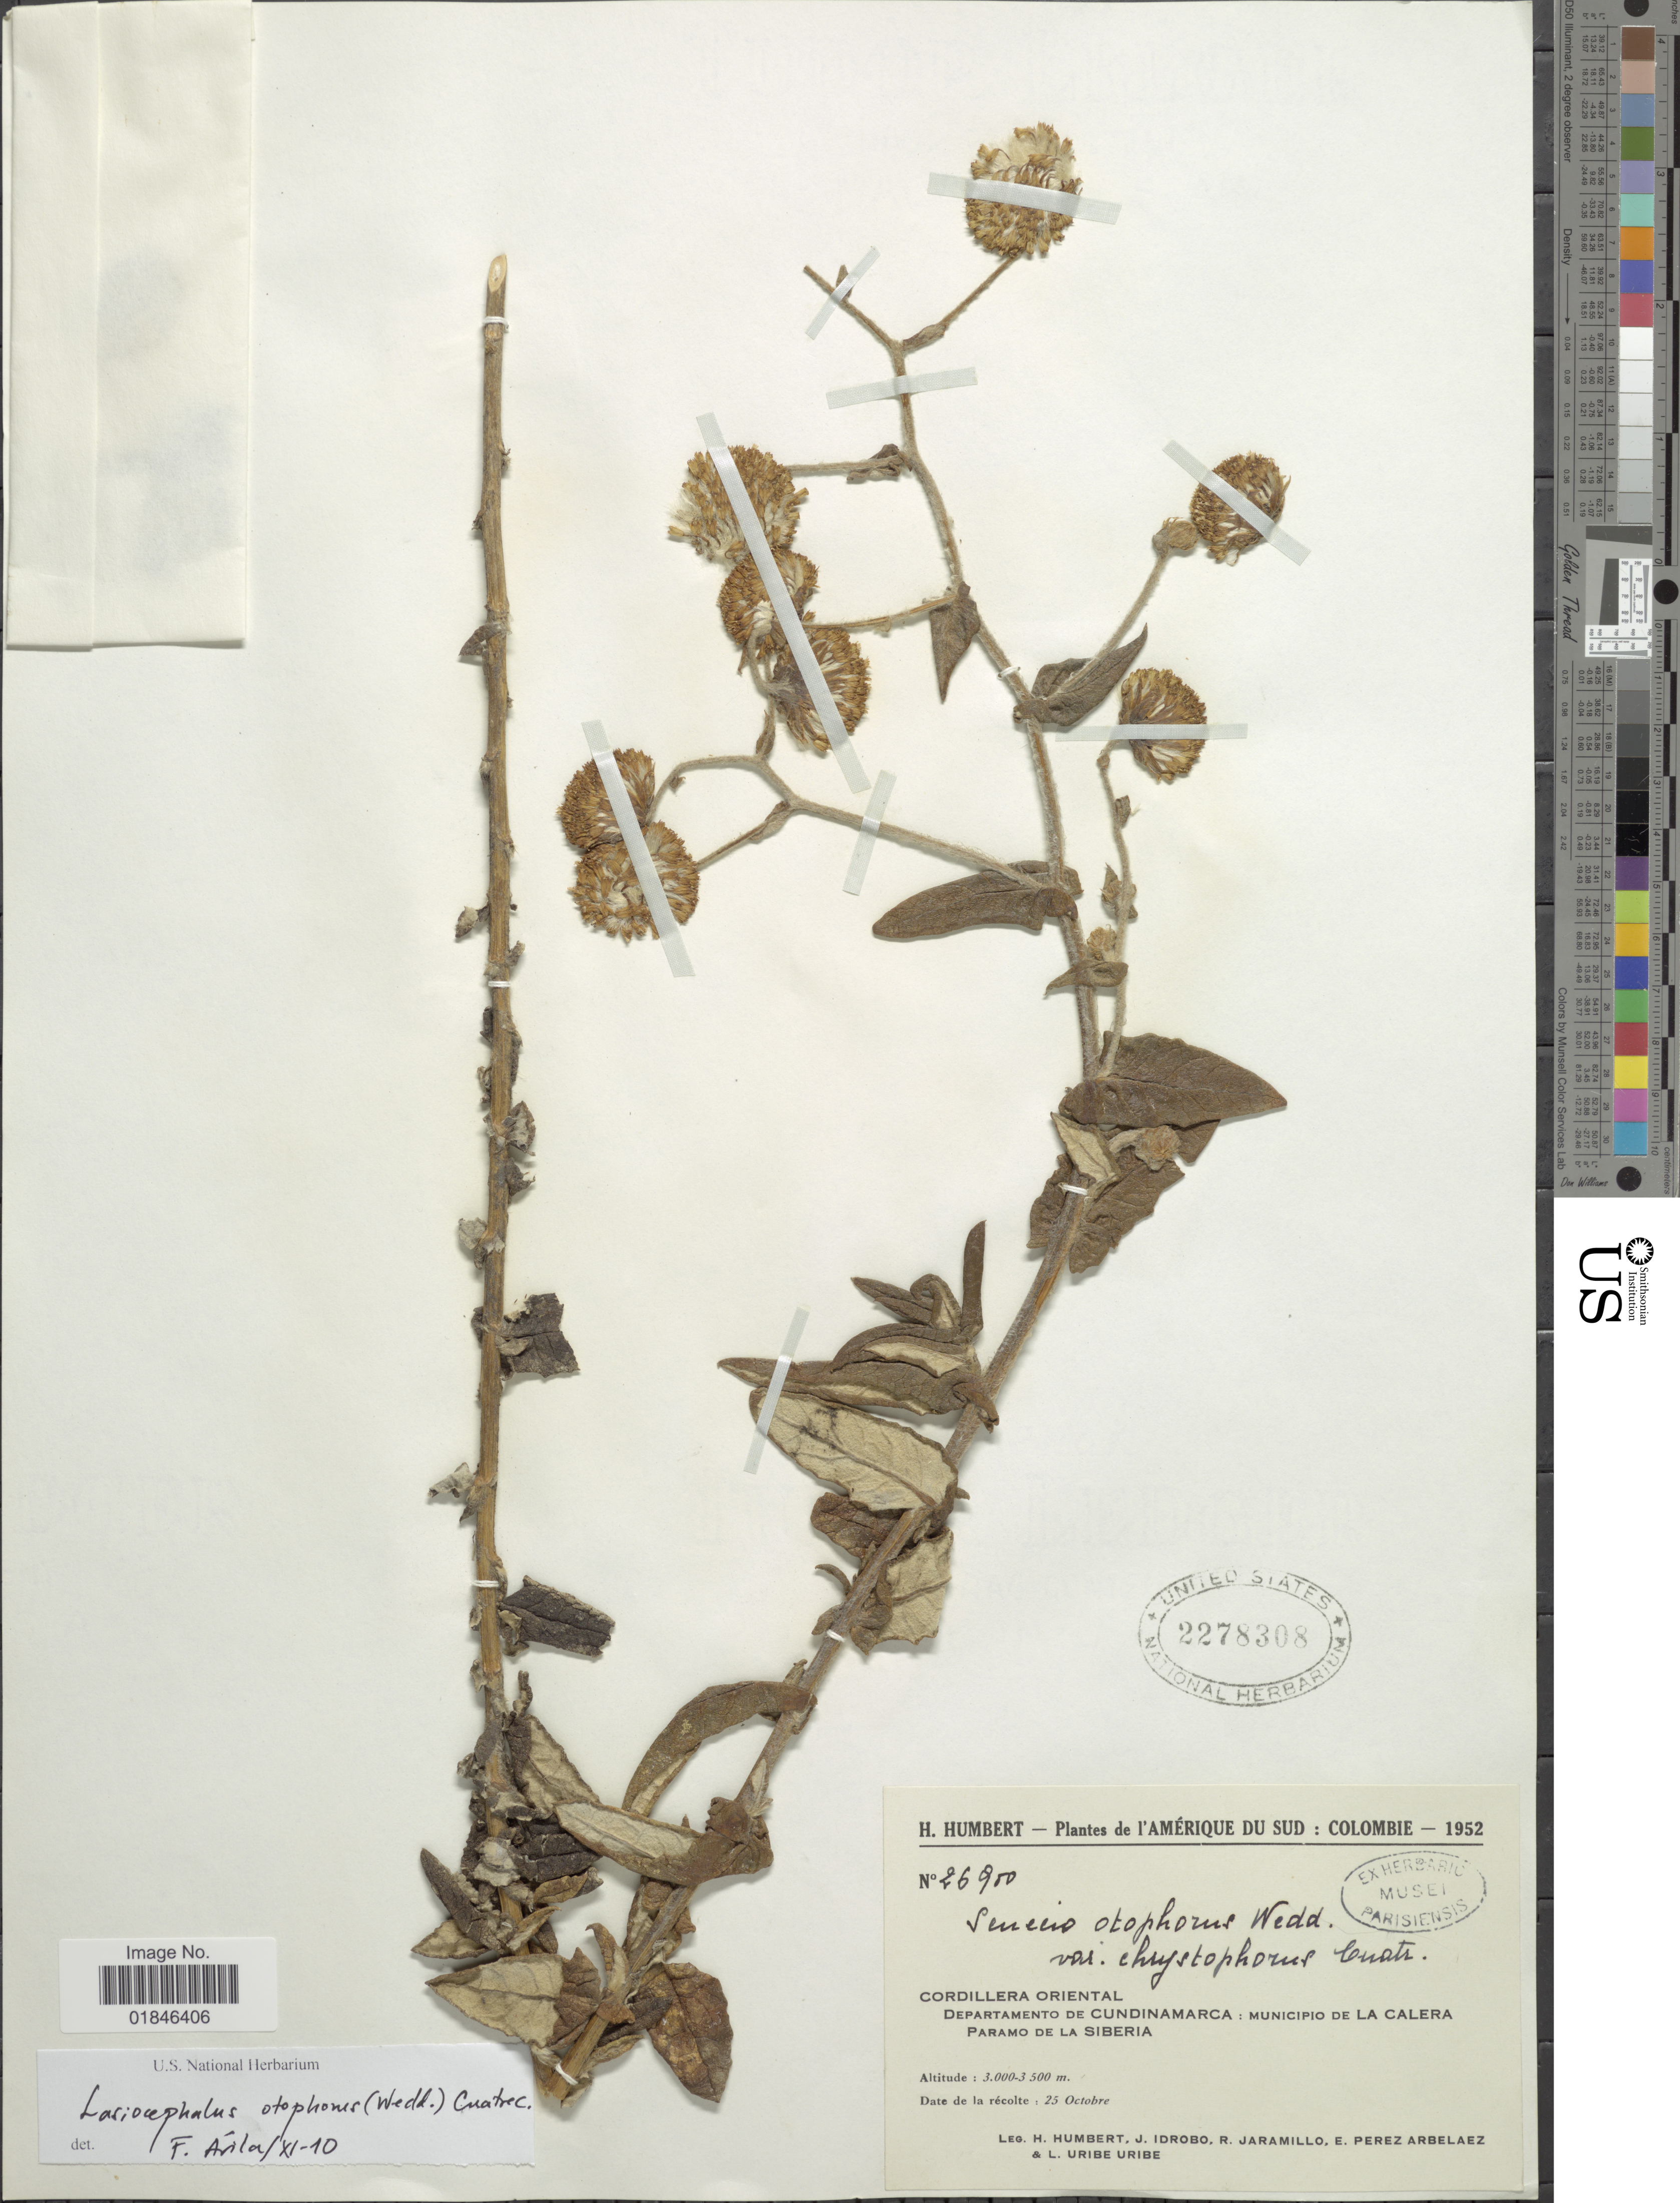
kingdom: Plantae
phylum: Tracheophyta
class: Magnoliopsida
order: Asterales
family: Asteraceae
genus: Senecio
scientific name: Senecio otophorus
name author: Wedd.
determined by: Salomon, Luciana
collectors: H. Humbert, J. M. Idrobo, R. Jaramillo M., E. Pérez Arbeláez & L. Uribe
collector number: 26900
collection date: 1952-10-25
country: Colombia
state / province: Cundinamarca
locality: Cordillera Oriental, Departamento de Cundinamarca: Municipio de la Calera, Paramo de la Siberia.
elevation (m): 3000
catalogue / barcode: US 2278308